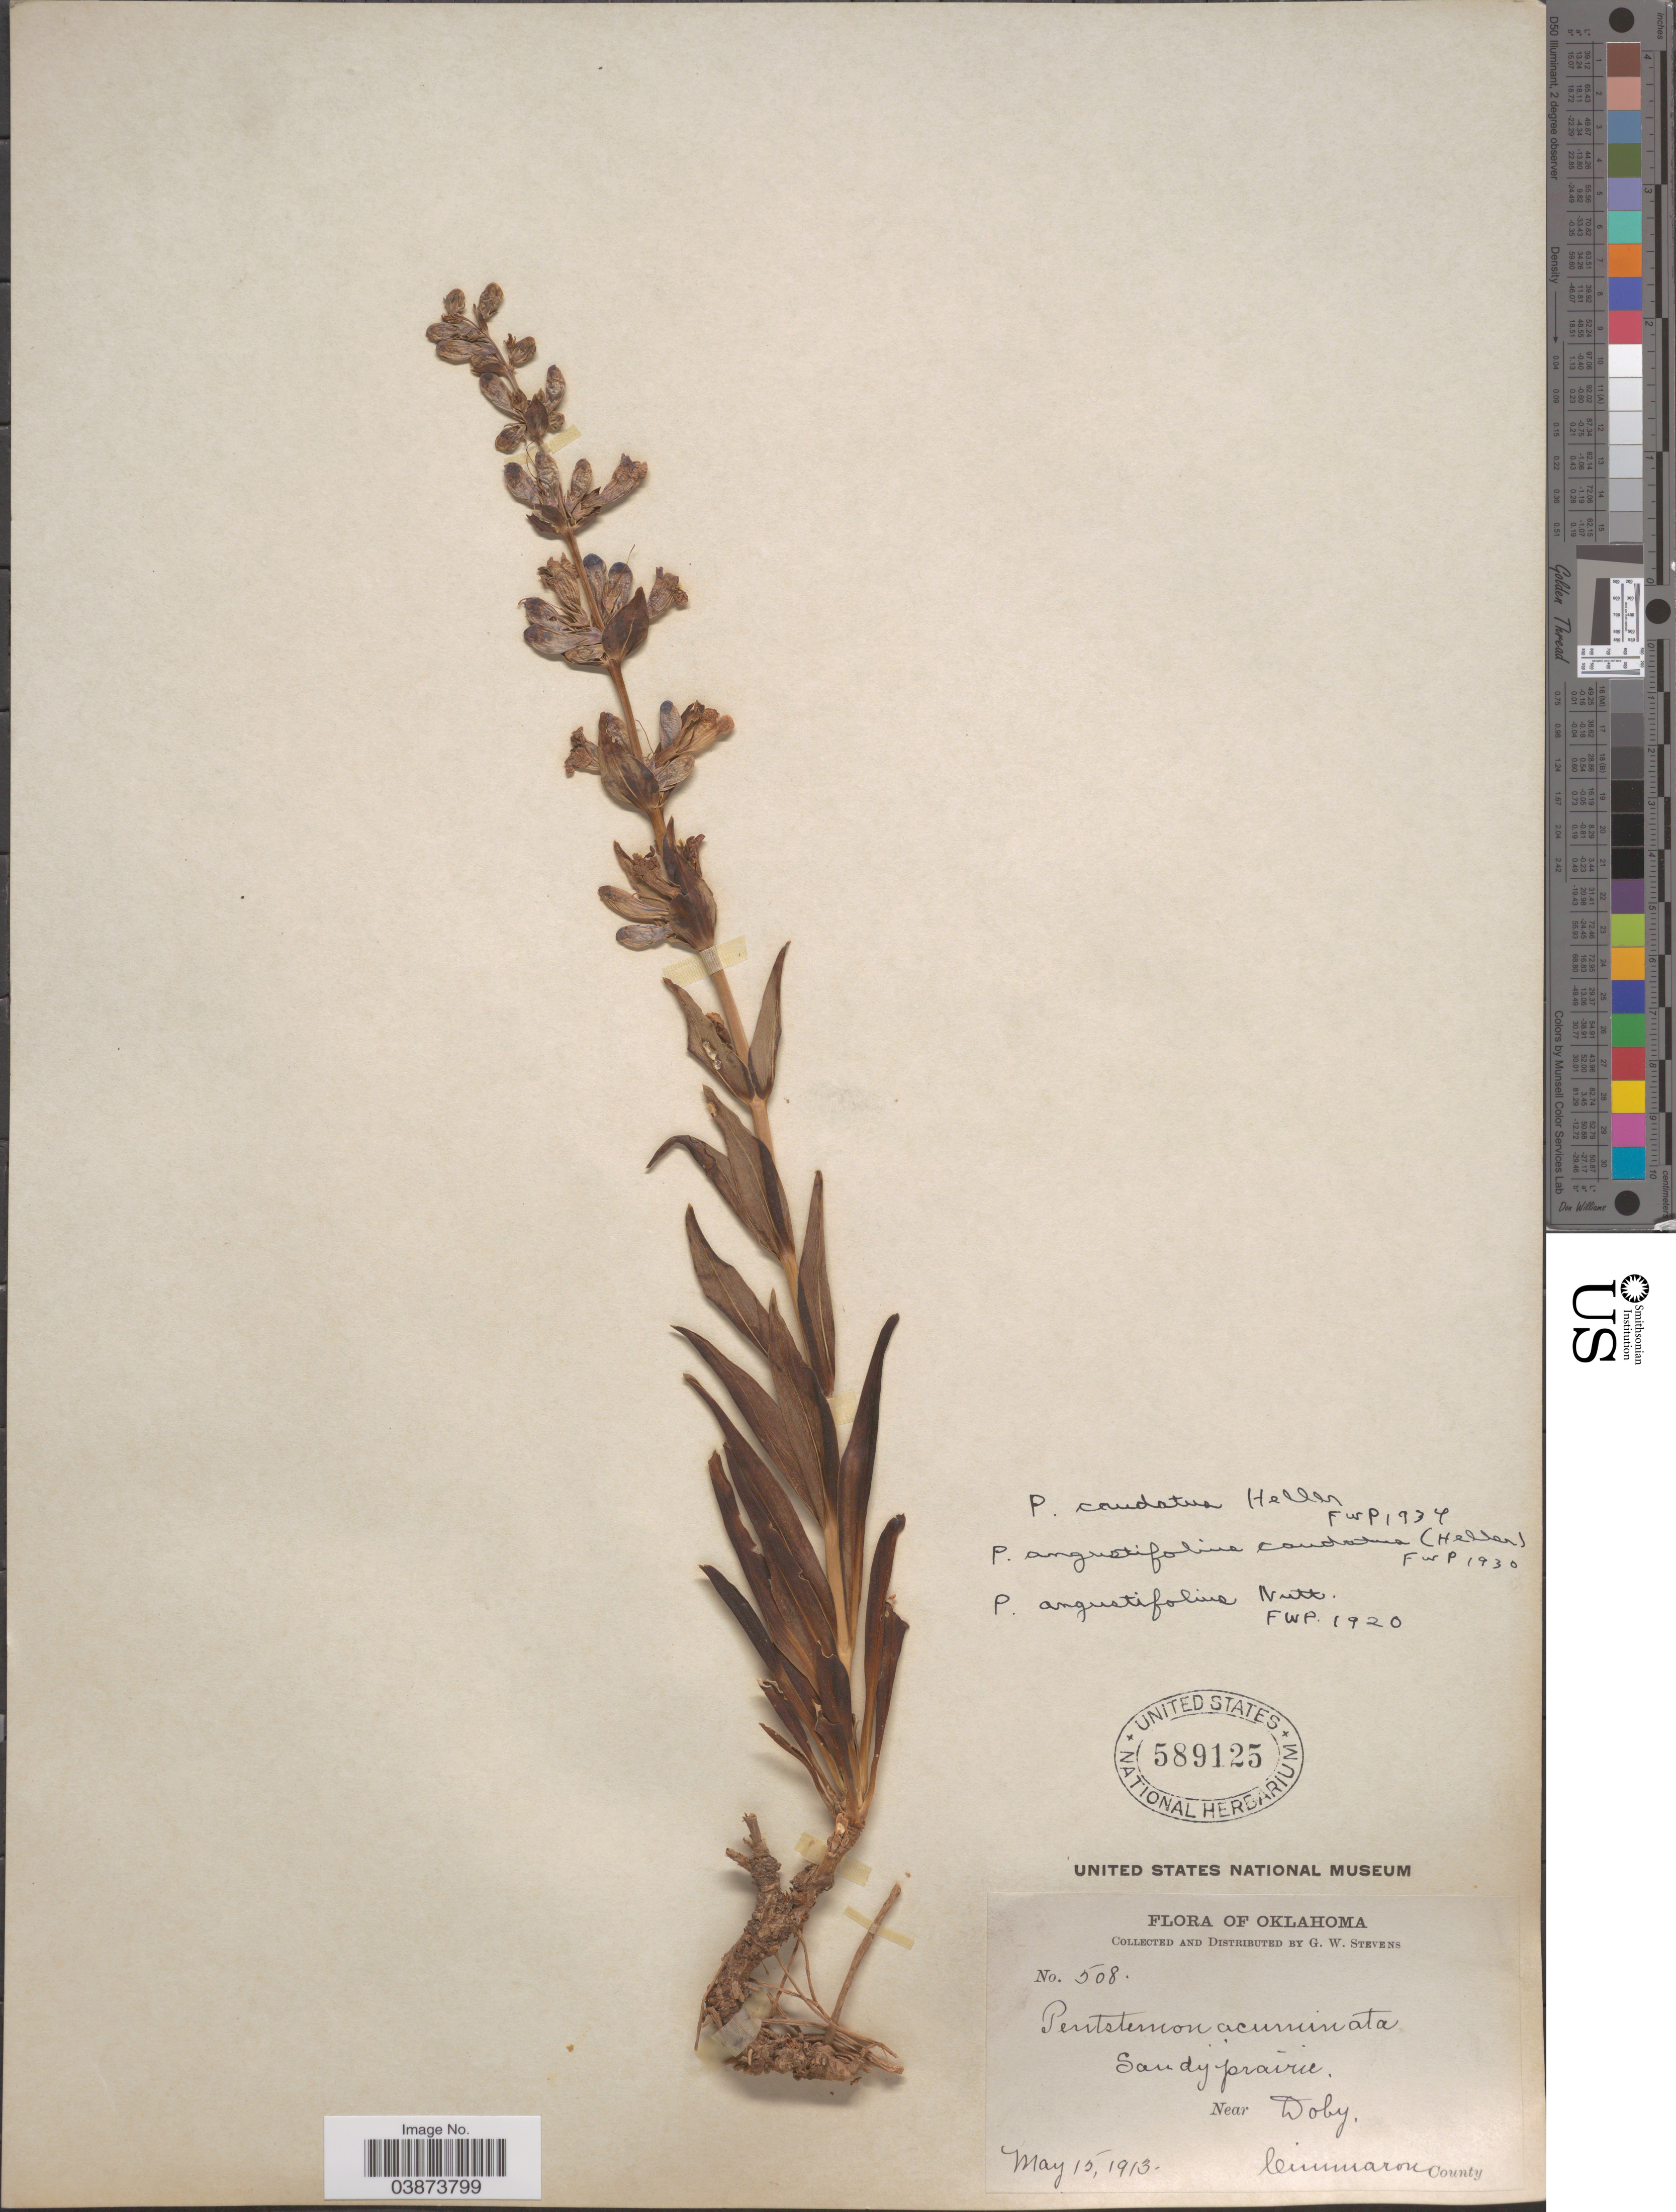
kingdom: Plantae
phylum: Tracheophyta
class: Magnoliopsida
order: Lamiales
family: Plantaginaceae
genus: Penstemon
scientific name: Penstemon caudatus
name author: A. Heller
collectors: G. W. Stevens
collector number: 508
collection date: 1913-05-15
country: United States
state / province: Oklahoma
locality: Sandy prairie. Near Doby. Cimmaron County.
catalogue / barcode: US 589125